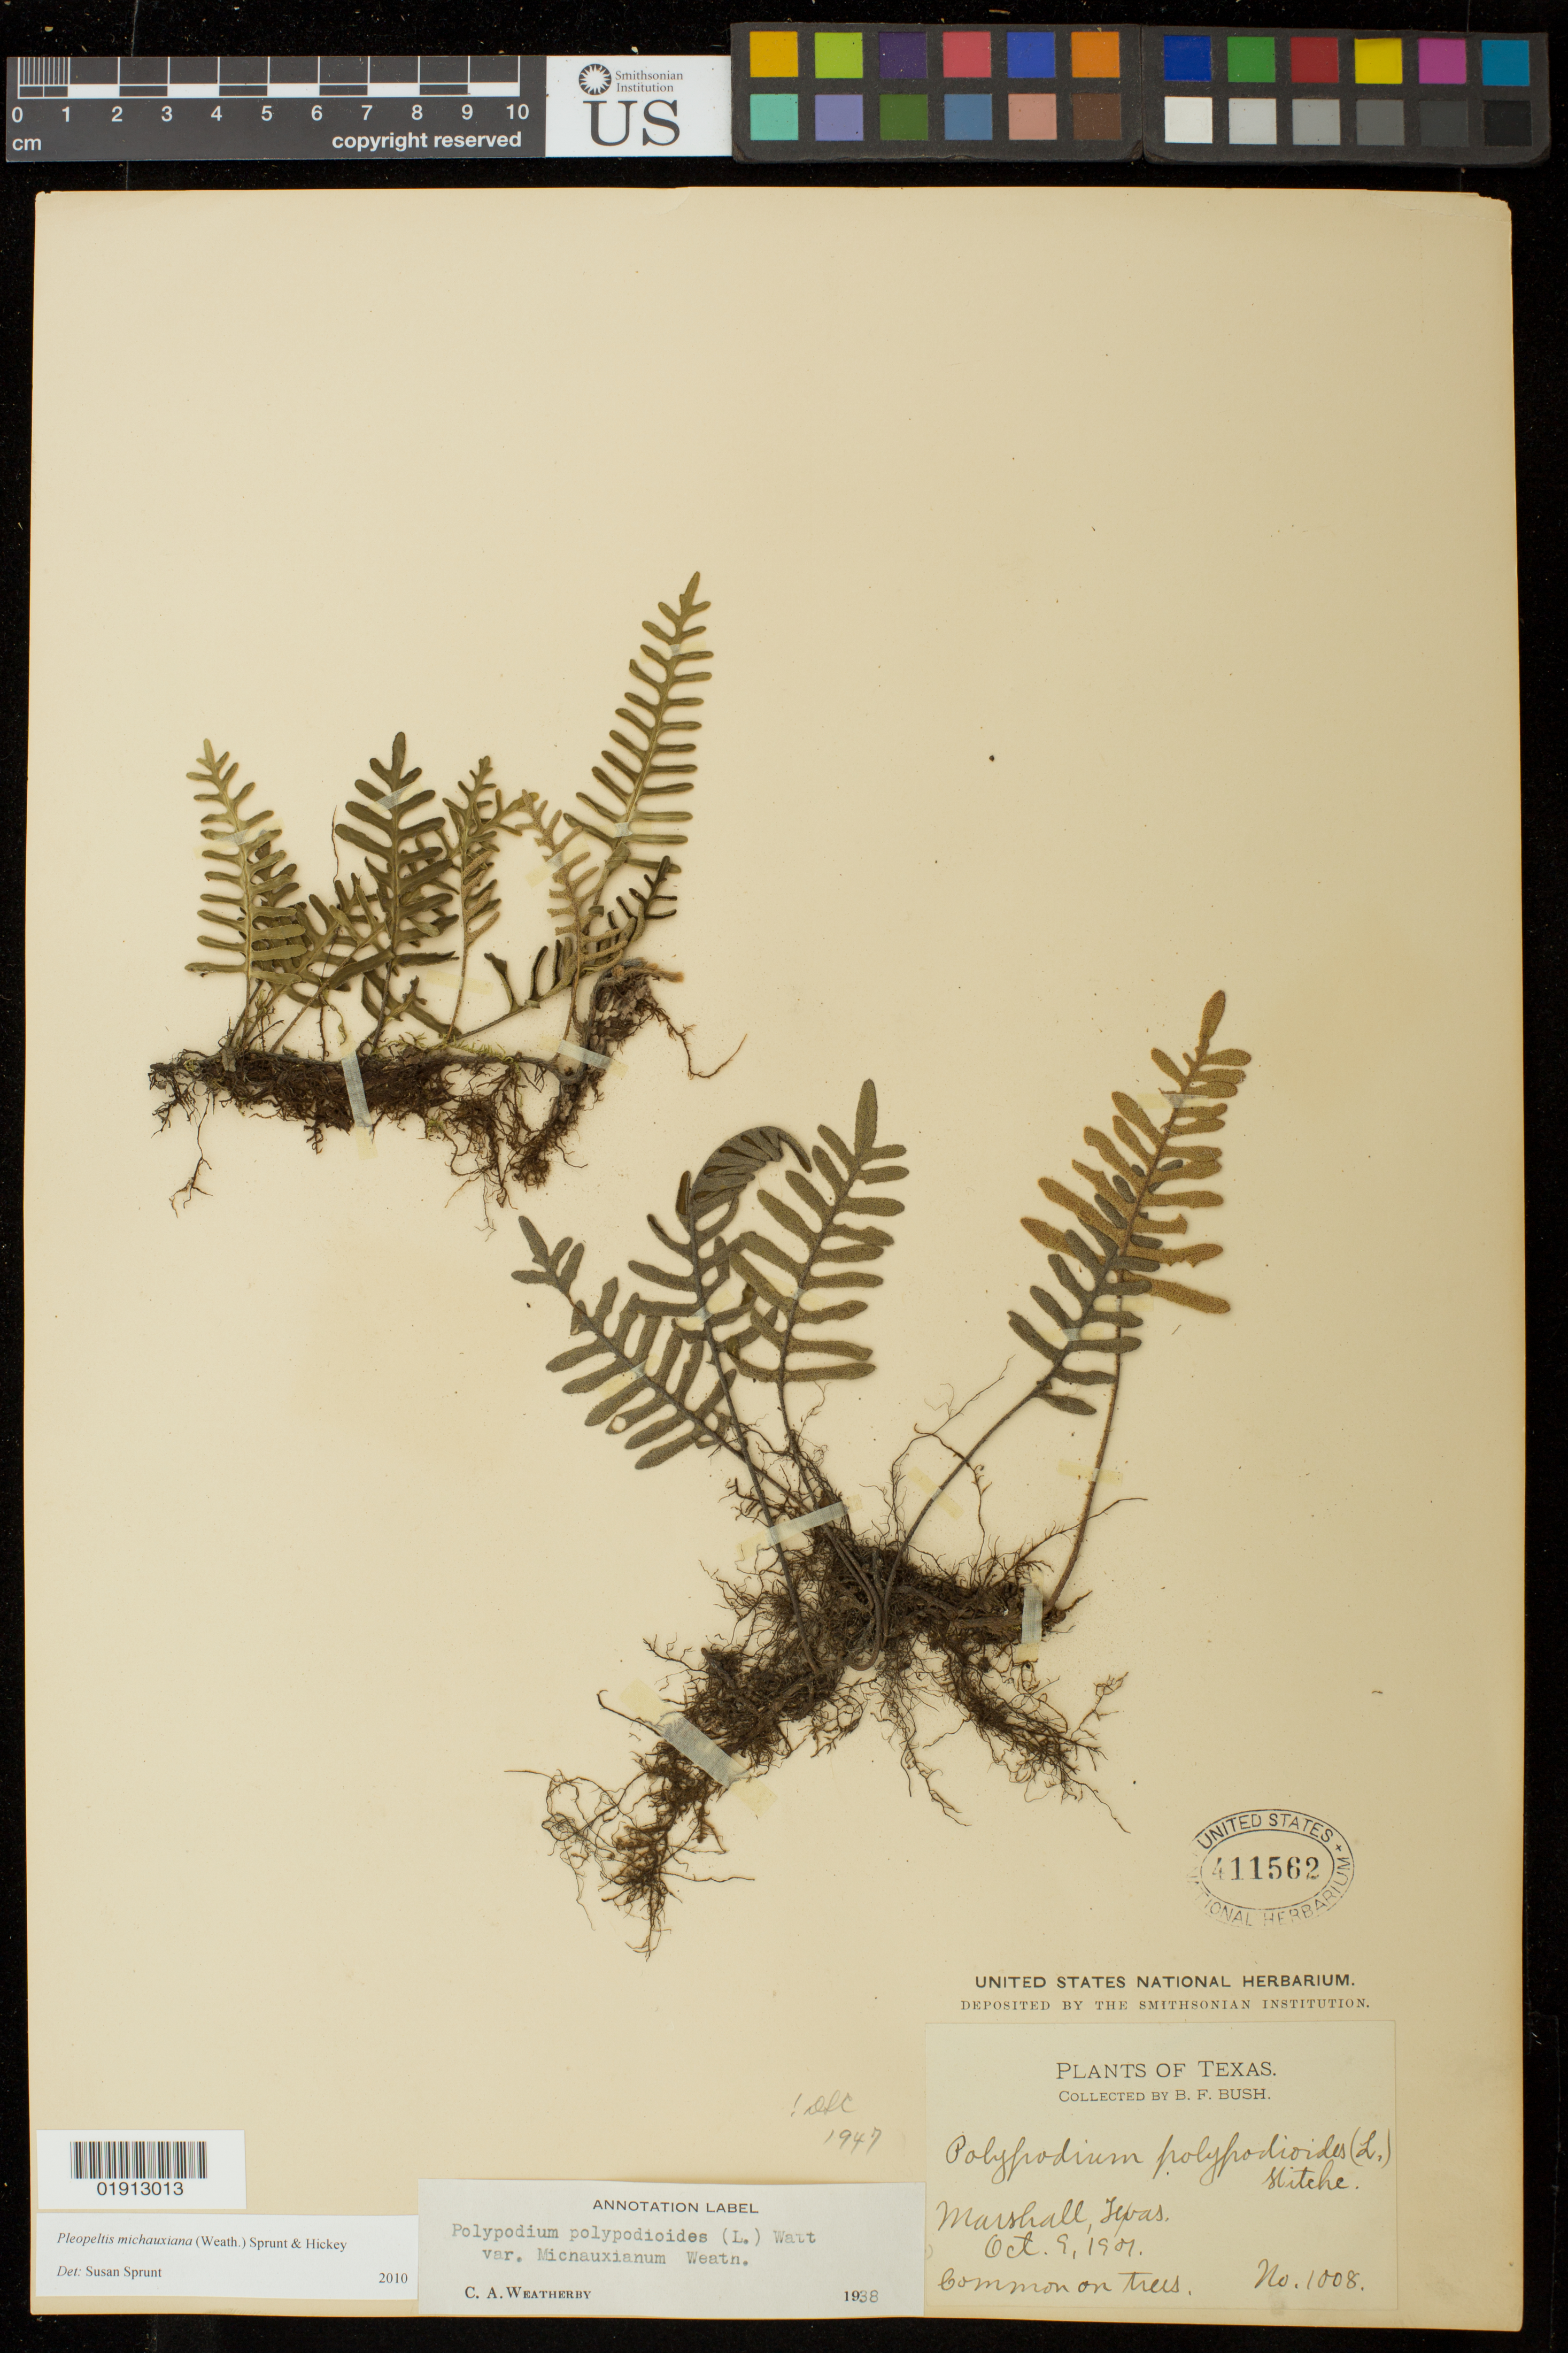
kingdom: Plantae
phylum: Tracheophyta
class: Polypodiopsida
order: Polypodiales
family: Polypodiaceae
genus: Pleopeltis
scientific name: Pleopeltis michauxiana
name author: (Weath.) Hickey & Sprunt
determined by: Sprunt, S. V.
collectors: B. F. Bush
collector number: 1008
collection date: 1901-10-09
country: United States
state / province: Texas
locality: Marshall.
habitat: Common on trees.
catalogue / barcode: US 411562